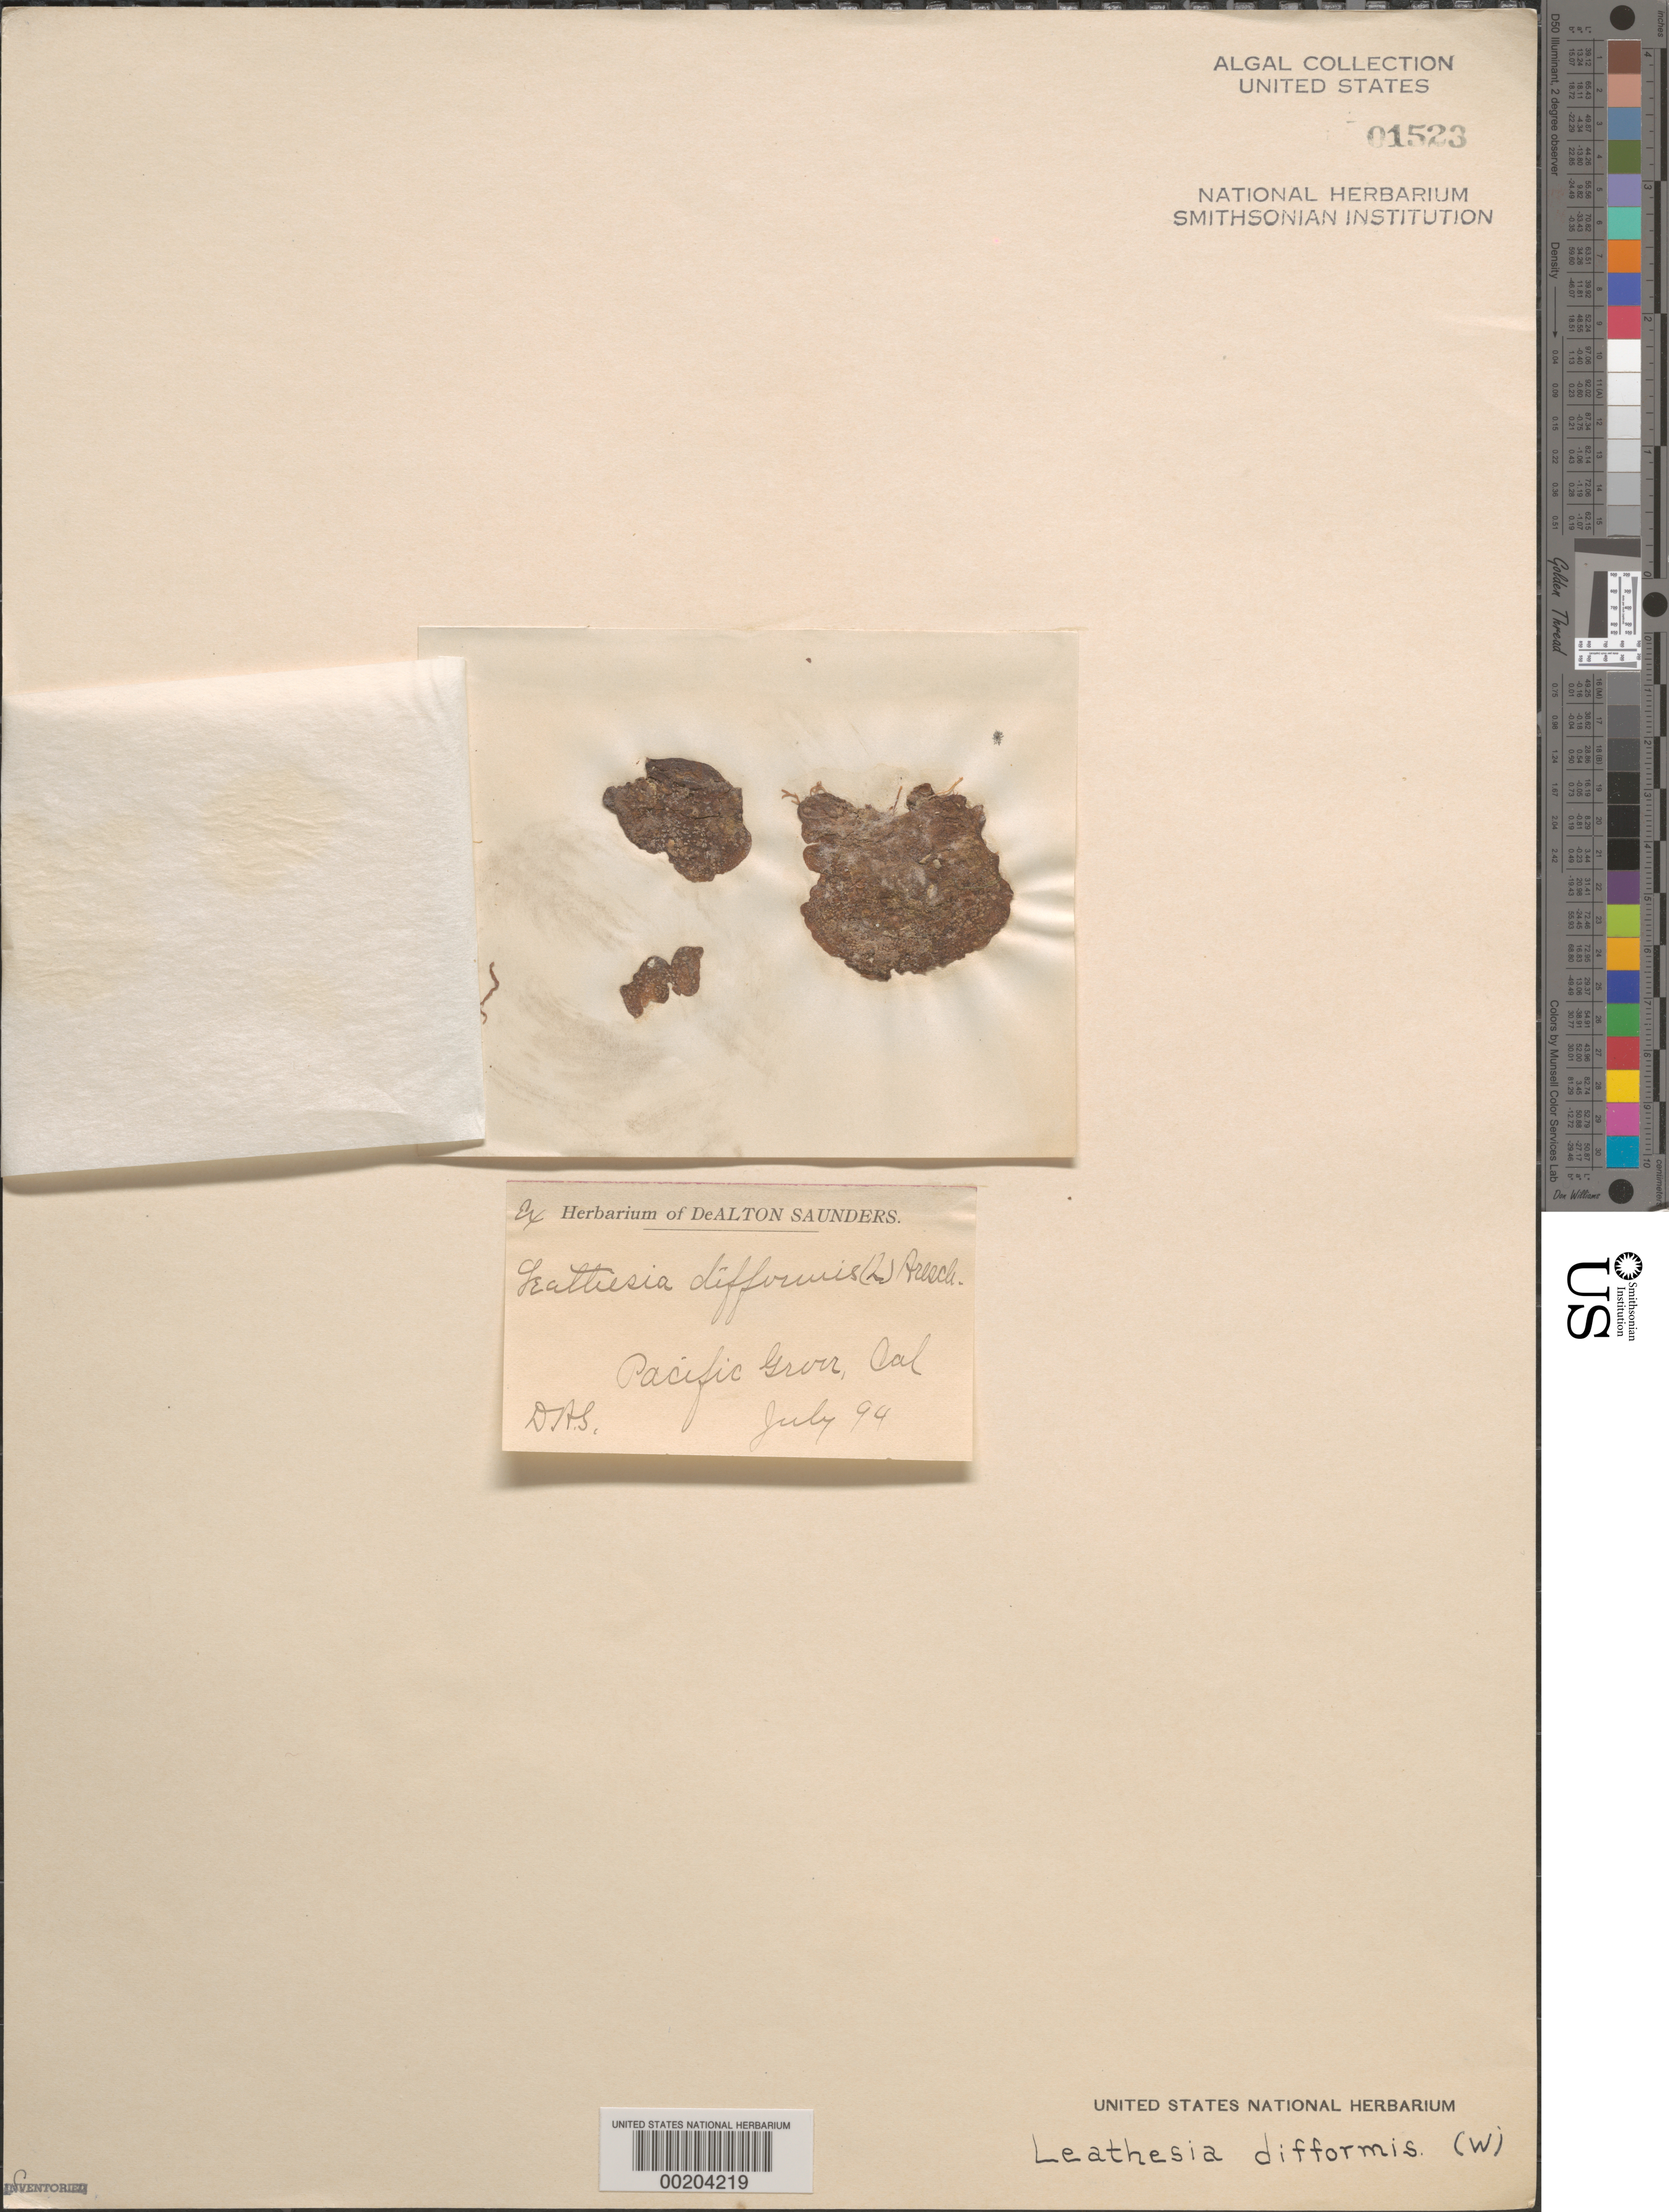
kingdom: Chromista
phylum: Ochrophyta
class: Phaeophyceae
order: Ectocarpales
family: Chordariaceae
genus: Leathesia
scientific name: Leathesia difformis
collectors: D. Saunders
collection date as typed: Jul 1894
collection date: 1894-07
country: United States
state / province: California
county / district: Monterey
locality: Pacific Grove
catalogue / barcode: US 1523